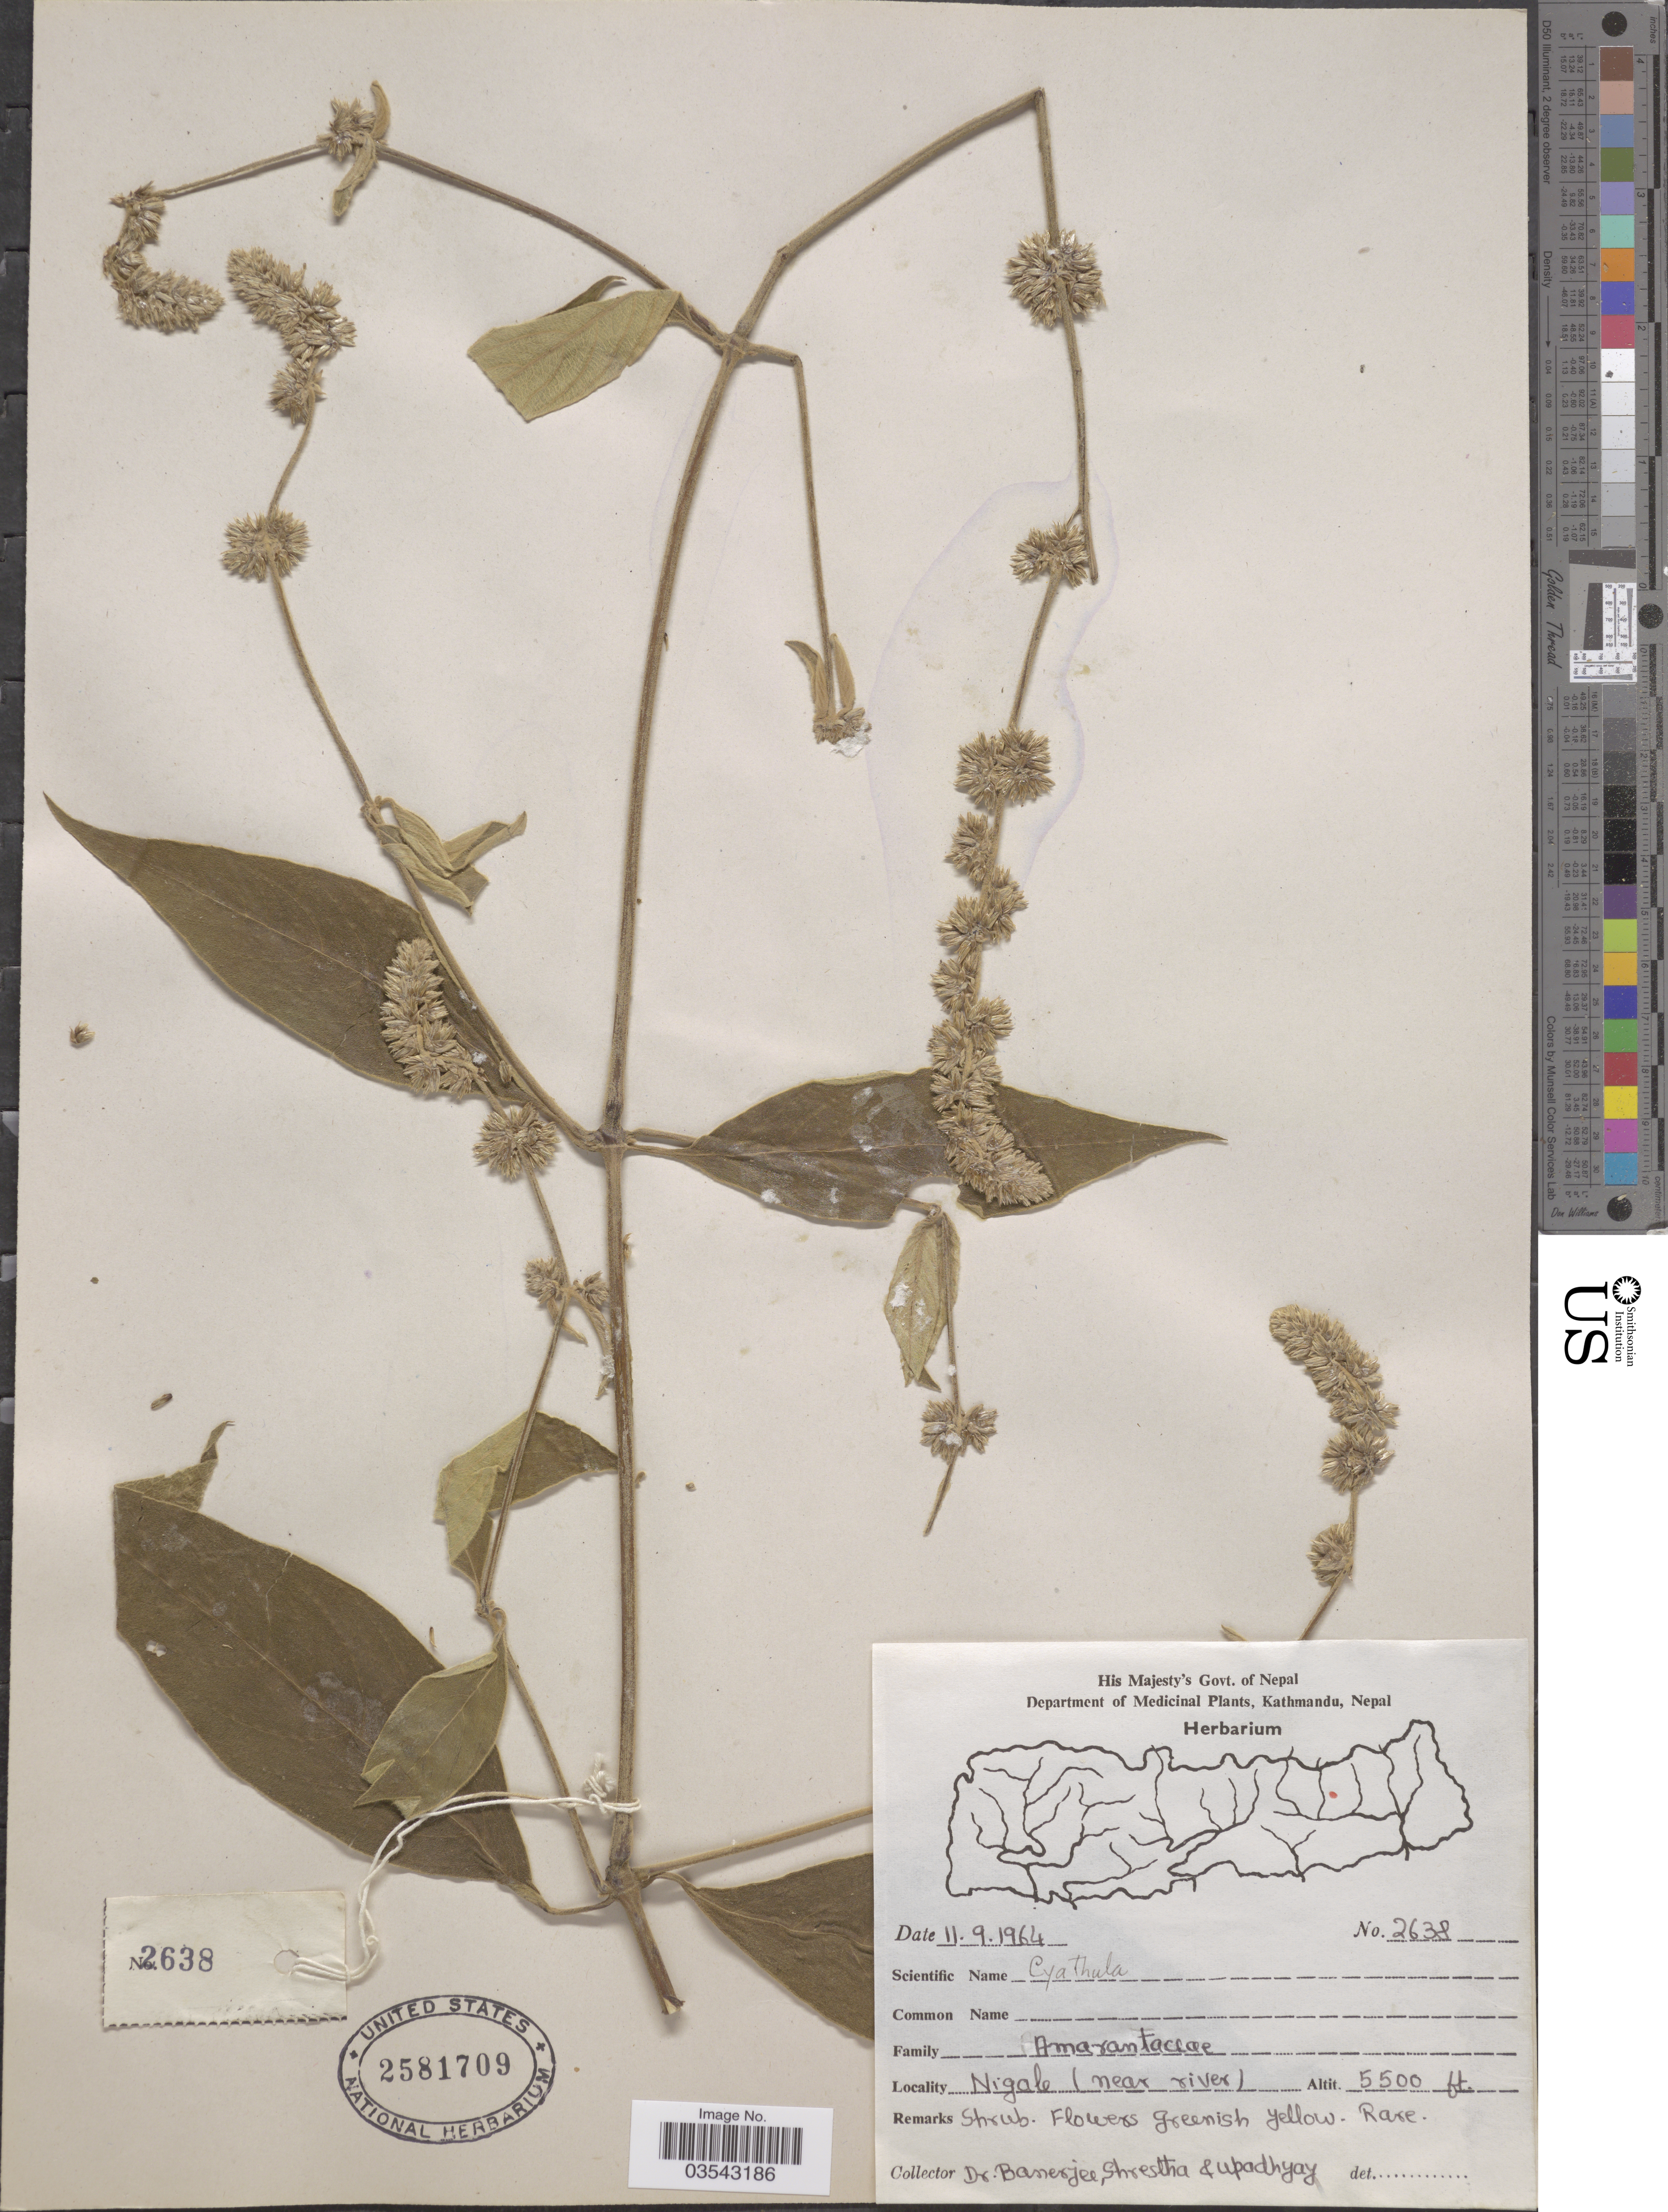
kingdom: Plantae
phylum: Tracheophyta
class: Magnoliopsida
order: Caryophyllales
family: Amaranthaceae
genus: Cyathula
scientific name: Cyathula sp.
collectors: -. Banerjee, -. Shrestha & Upadhyay, --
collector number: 2638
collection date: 1964-09-11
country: Nepal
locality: Nigale (near river).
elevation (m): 1676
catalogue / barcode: US 2581709